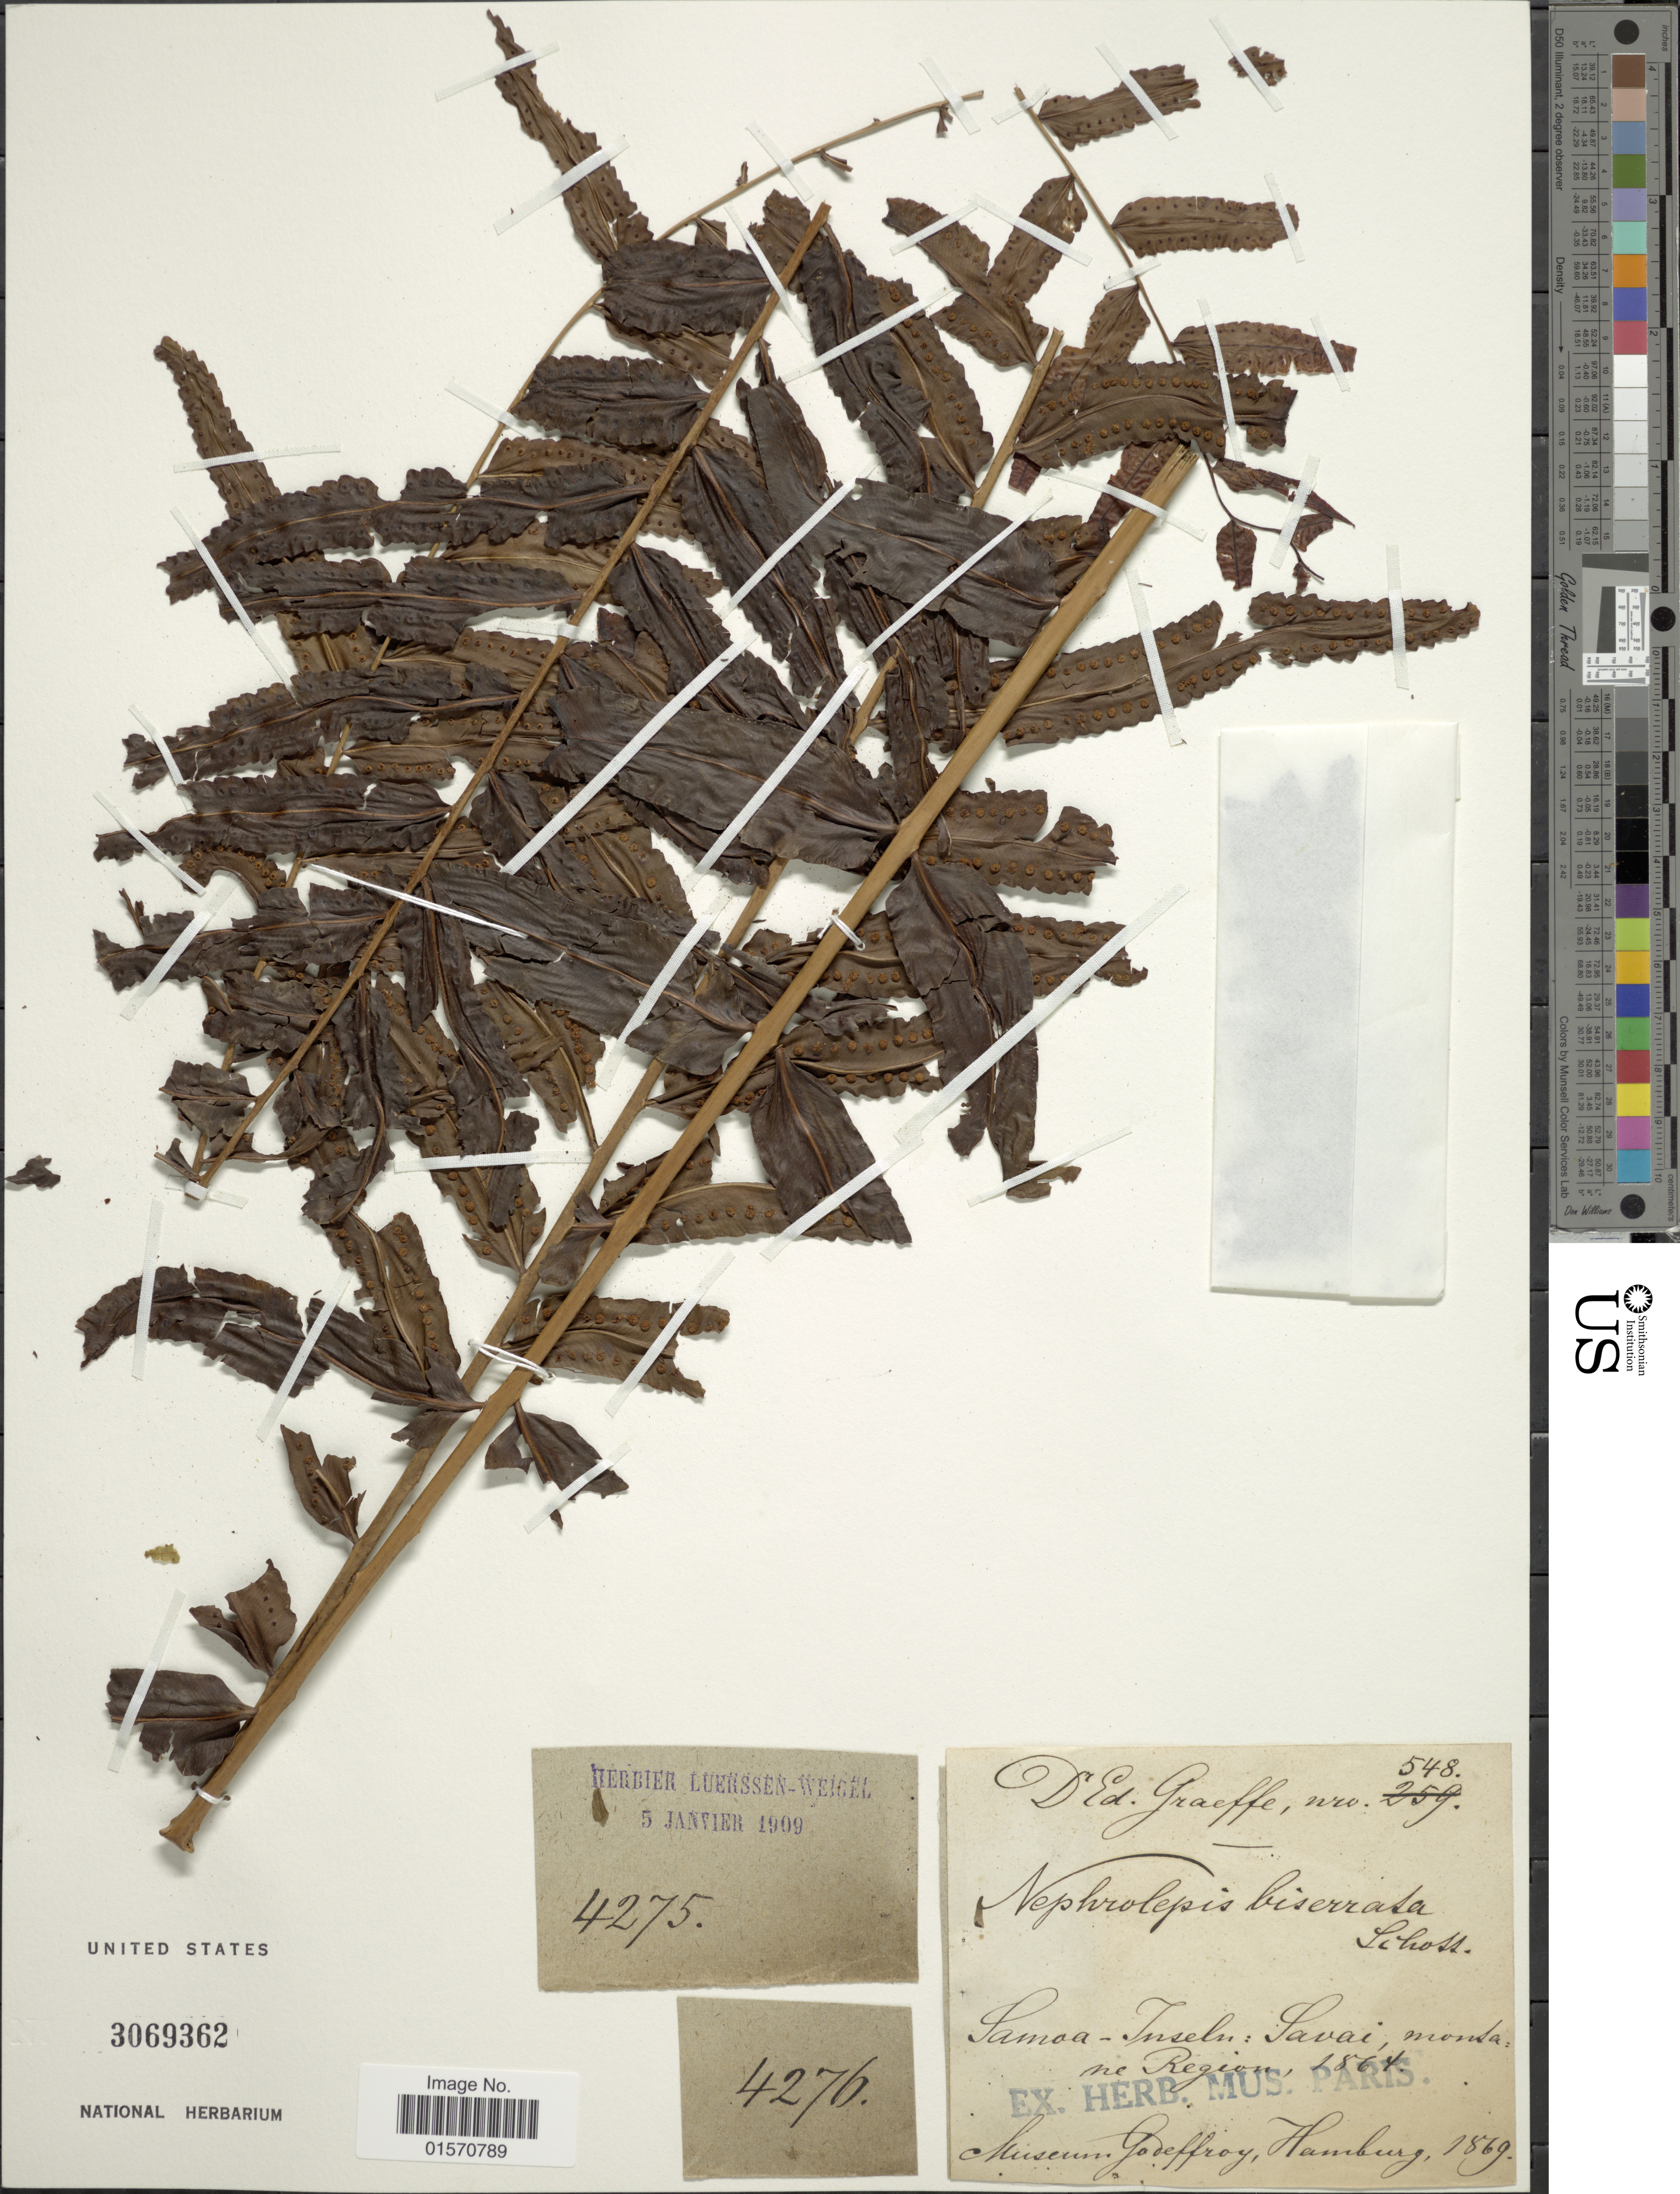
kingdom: Plantae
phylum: Tracheophyta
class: Polypodiopsida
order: Polypodiales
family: Nephrolepidaceae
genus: Nephrolepis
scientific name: Nephrolepis biserrata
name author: (Sw.) Schott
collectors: E. Graeffe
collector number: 548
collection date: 1864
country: Samoa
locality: Samoa - Inseln: Savai, montane Region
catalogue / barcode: US 3069362